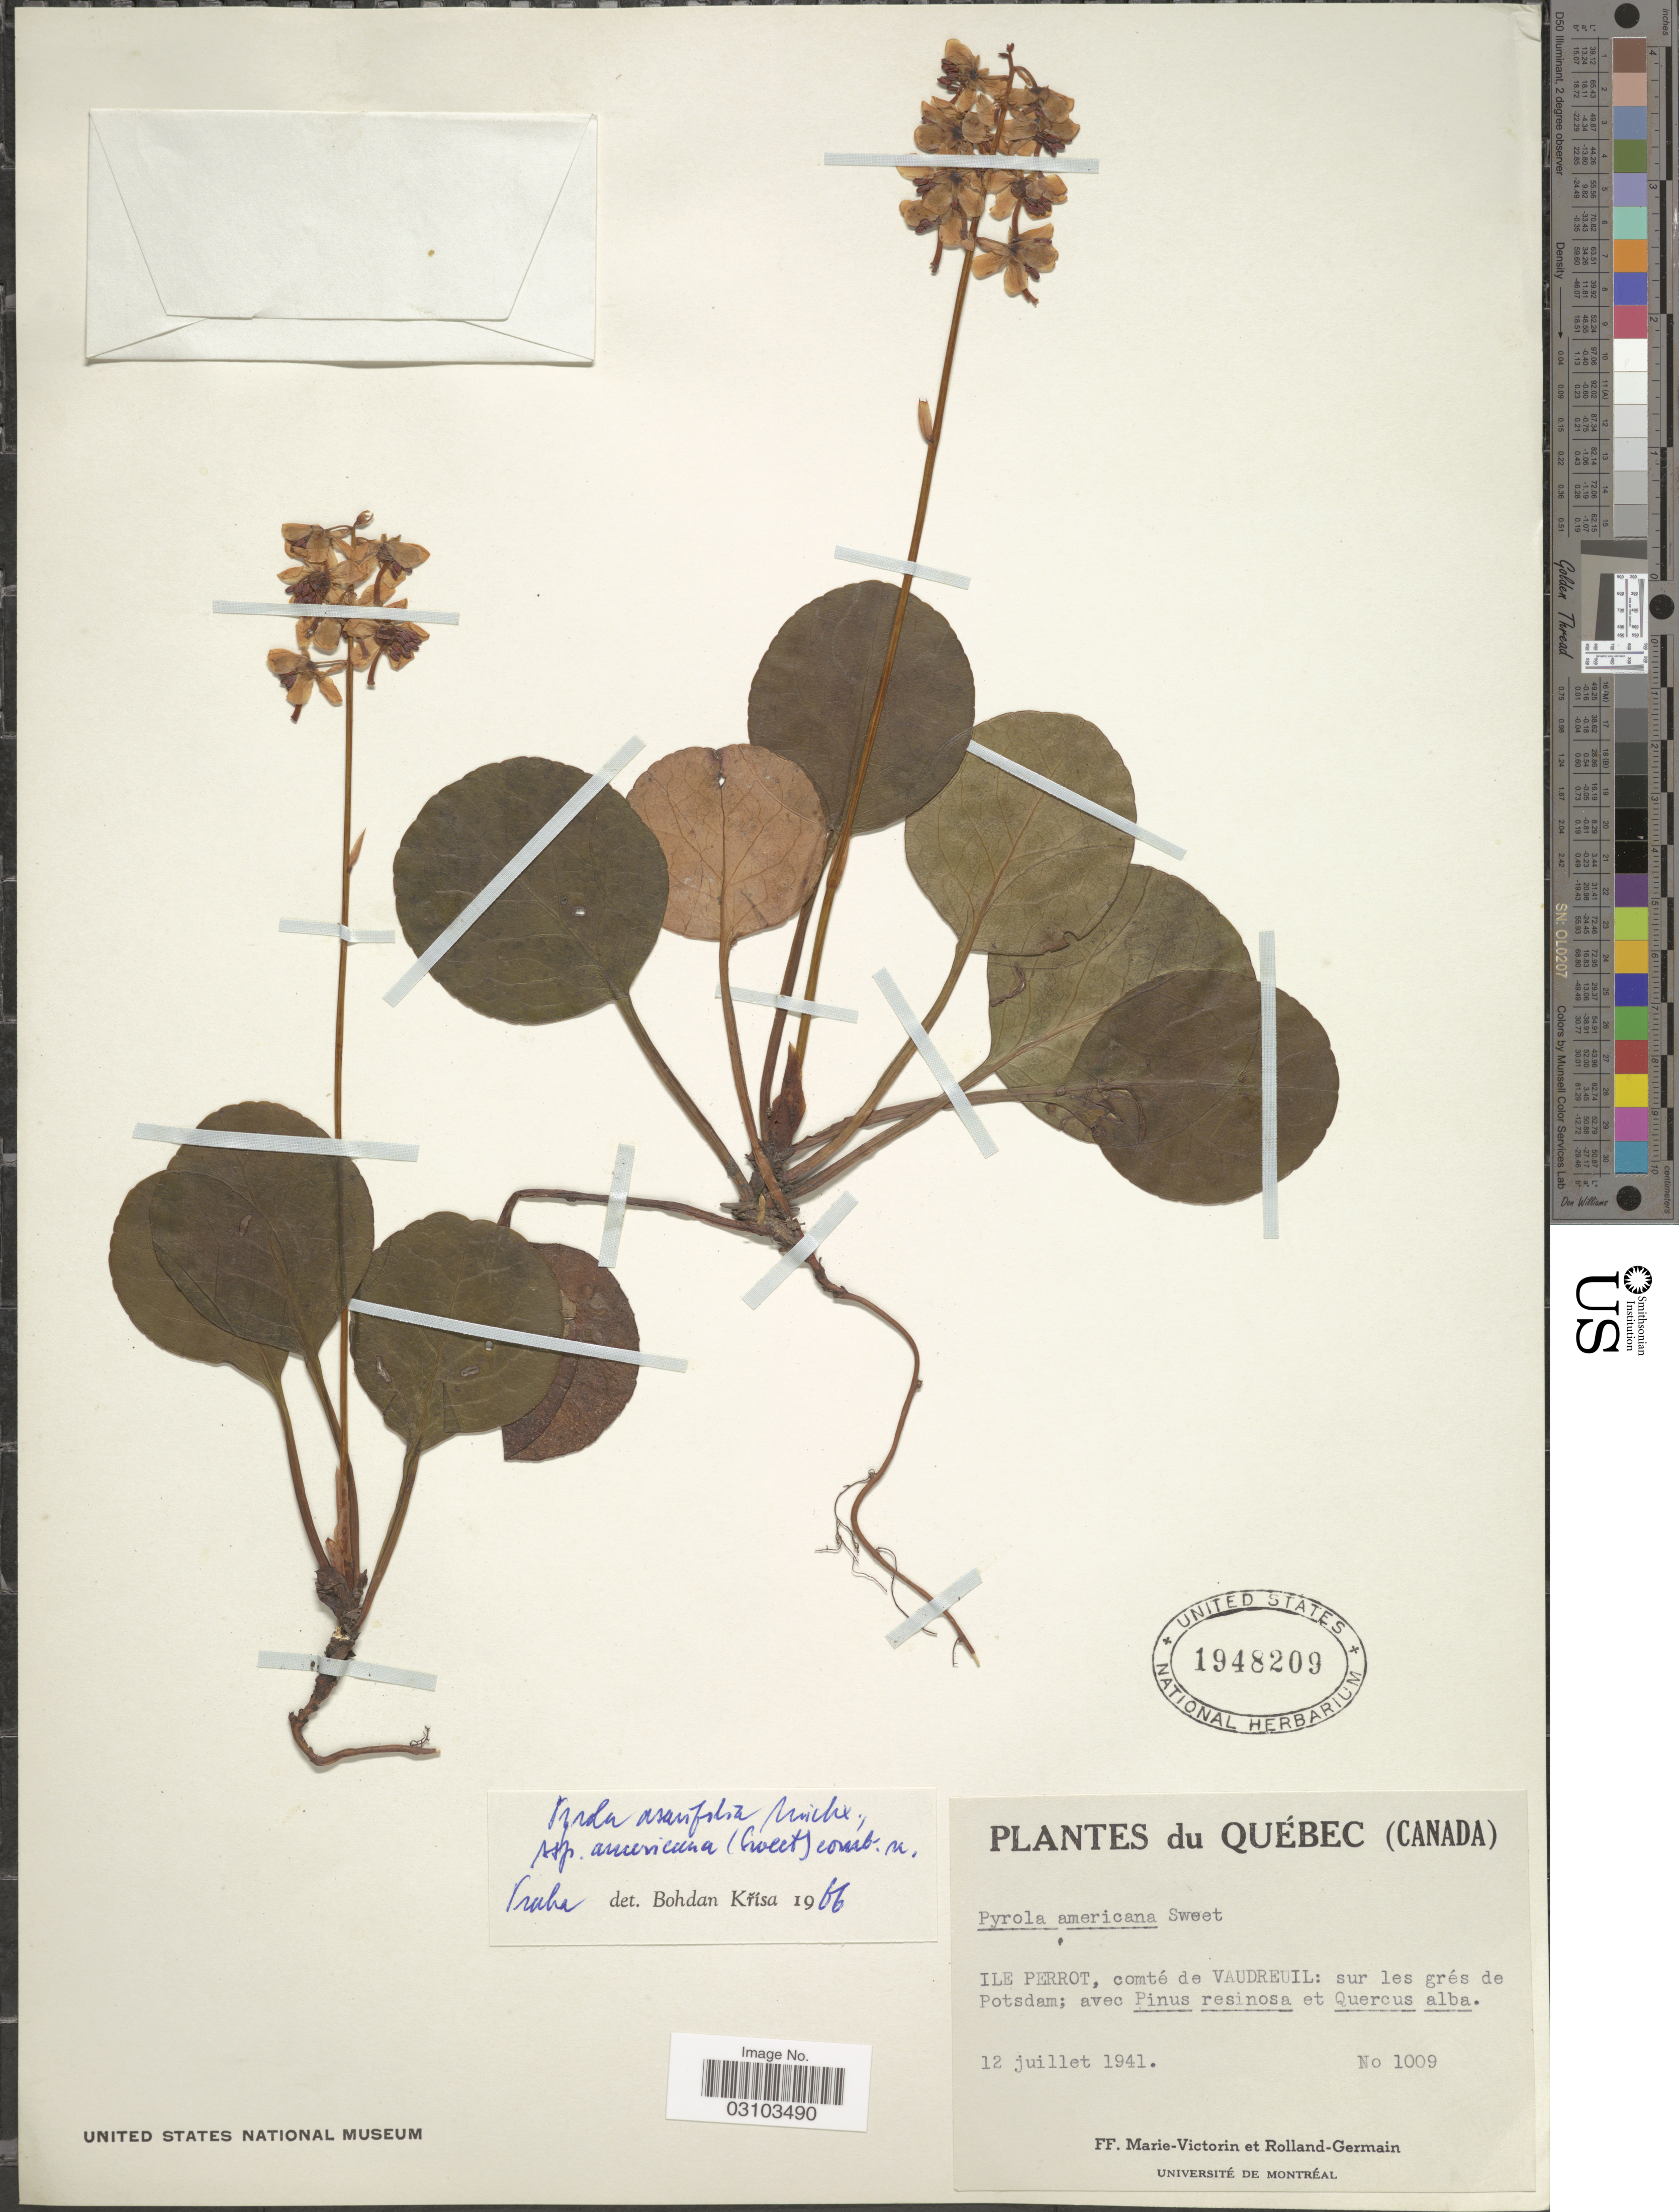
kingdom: Plantae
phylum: Tracheophyta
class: Magnoliopsida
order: Ericales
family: Ericaceae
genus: Pyrola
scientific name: Pyrola asarifolia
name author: Michx.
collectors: F. Marie-Victorin & Rolland-Germain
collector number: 1009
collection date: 1941-07-12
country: Canada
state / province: Quebec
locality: Ile Perrot, comté de Vaudreuil: sur les grés de Potsdam.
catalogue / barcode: US 1948209